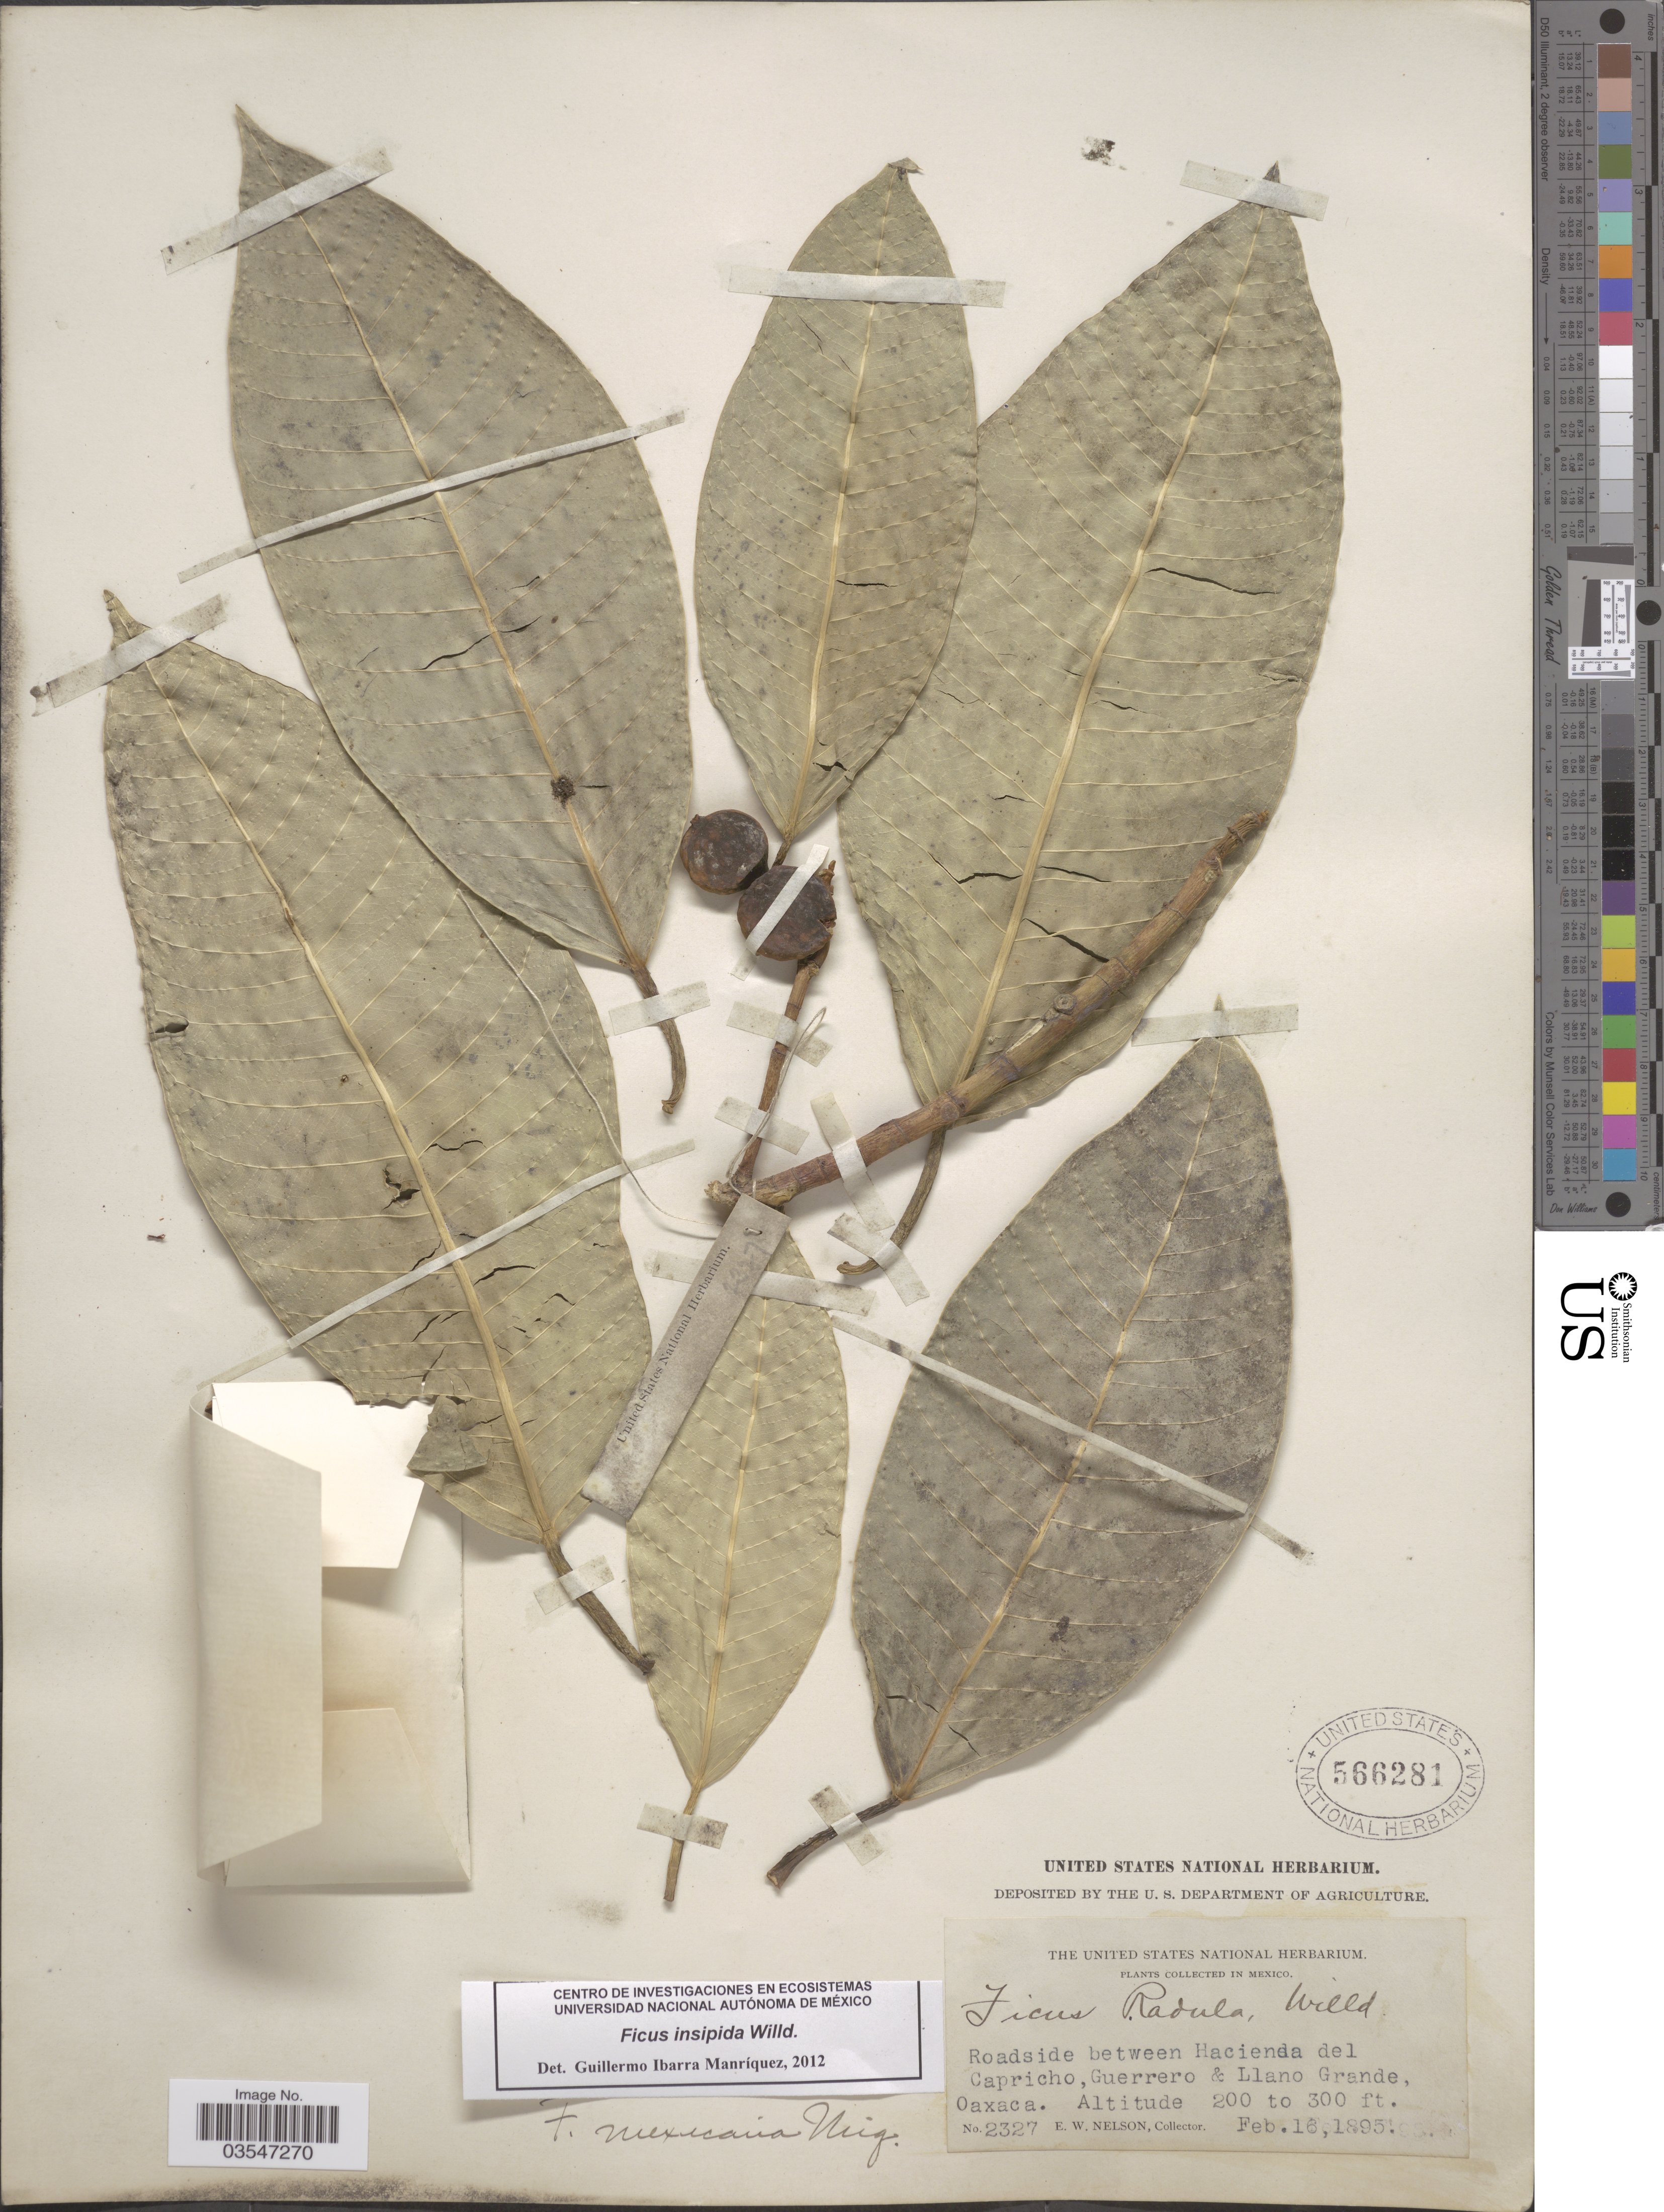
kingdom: Plantae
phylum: Tracheophyta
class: Magnoliopsida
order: Rosales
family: Moraceae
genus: Ficus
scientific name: Ficus insipida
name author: Willd.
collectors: E. W. Nelson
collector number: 2327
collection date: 1895-02-16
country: Mexico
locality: Roadside between Hacienda del Capricho, Guerrero, Llano Grande, Oaxaca.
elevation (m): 61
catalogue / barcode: US 566281